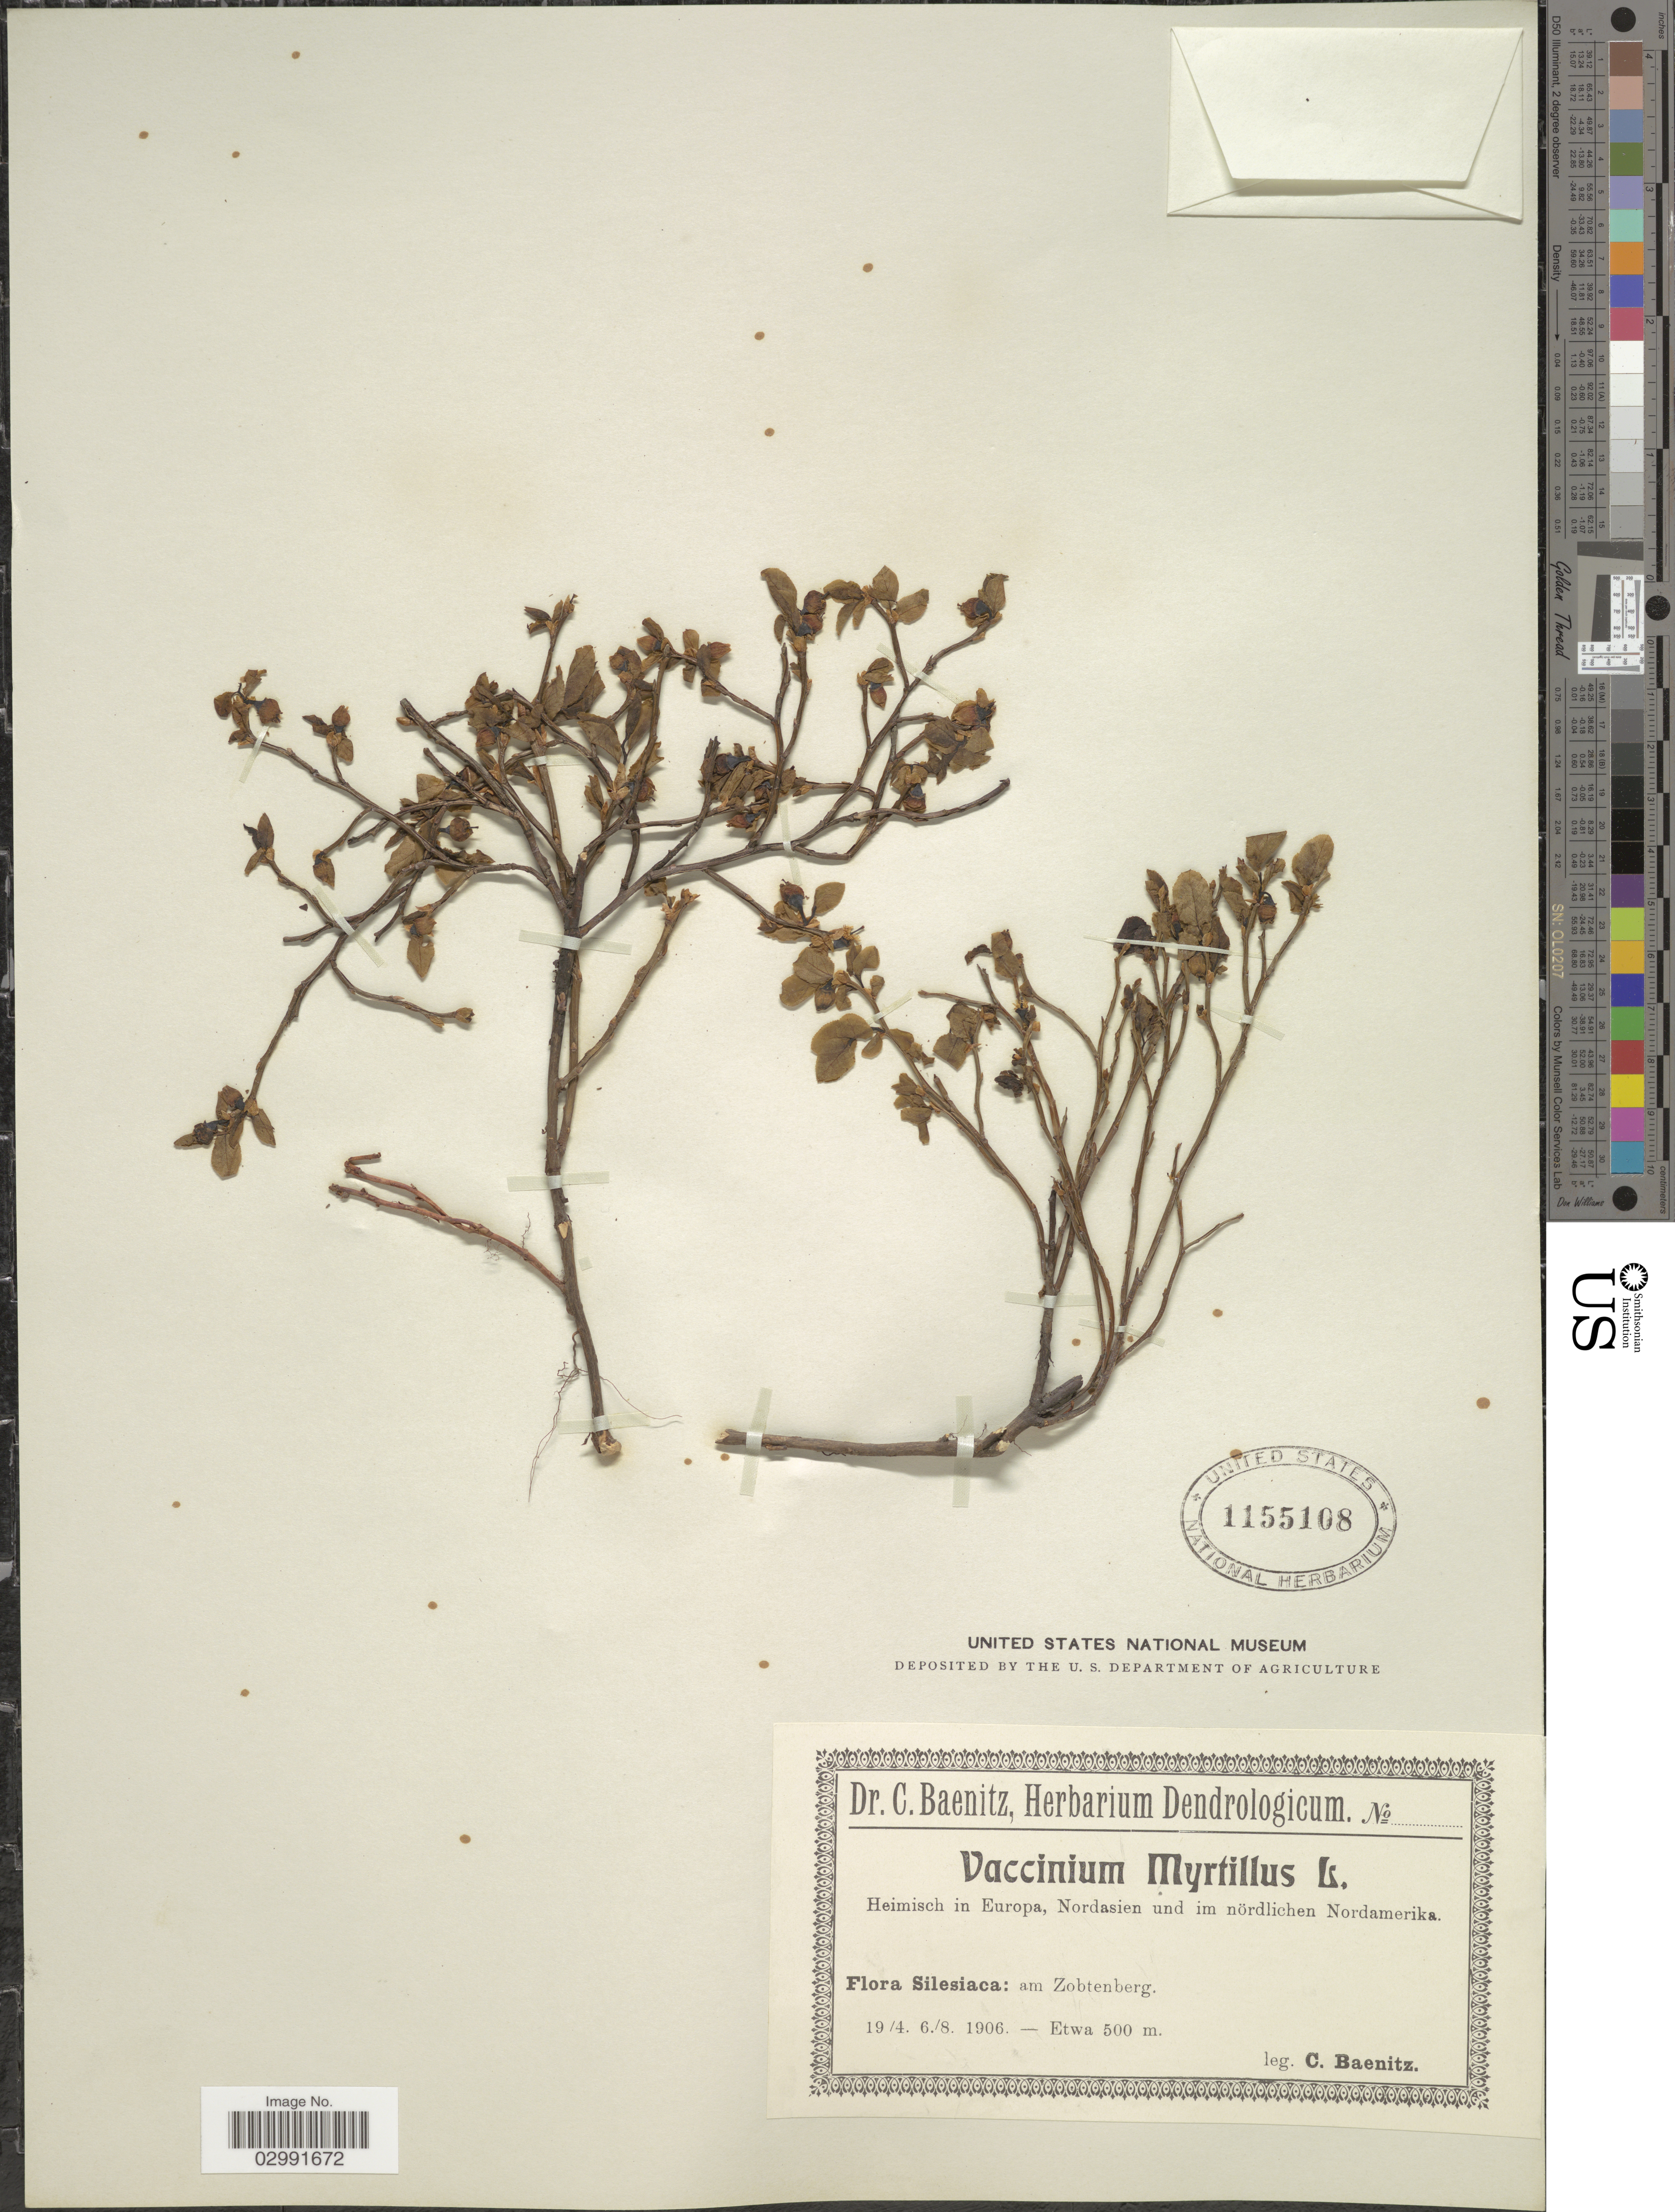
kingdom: Plantae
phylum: Tracheophyta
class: Magnoliopsida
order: Ericales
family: Ericaceae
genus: Vaccinium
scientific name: Vaccinium myrtillus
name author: L.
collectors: C. G. Baenitz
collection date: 1906-04-19/1906-08-06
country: Poland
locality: Silesiaca: am Zobtenberg.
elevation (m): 500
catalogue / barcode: US 1155108